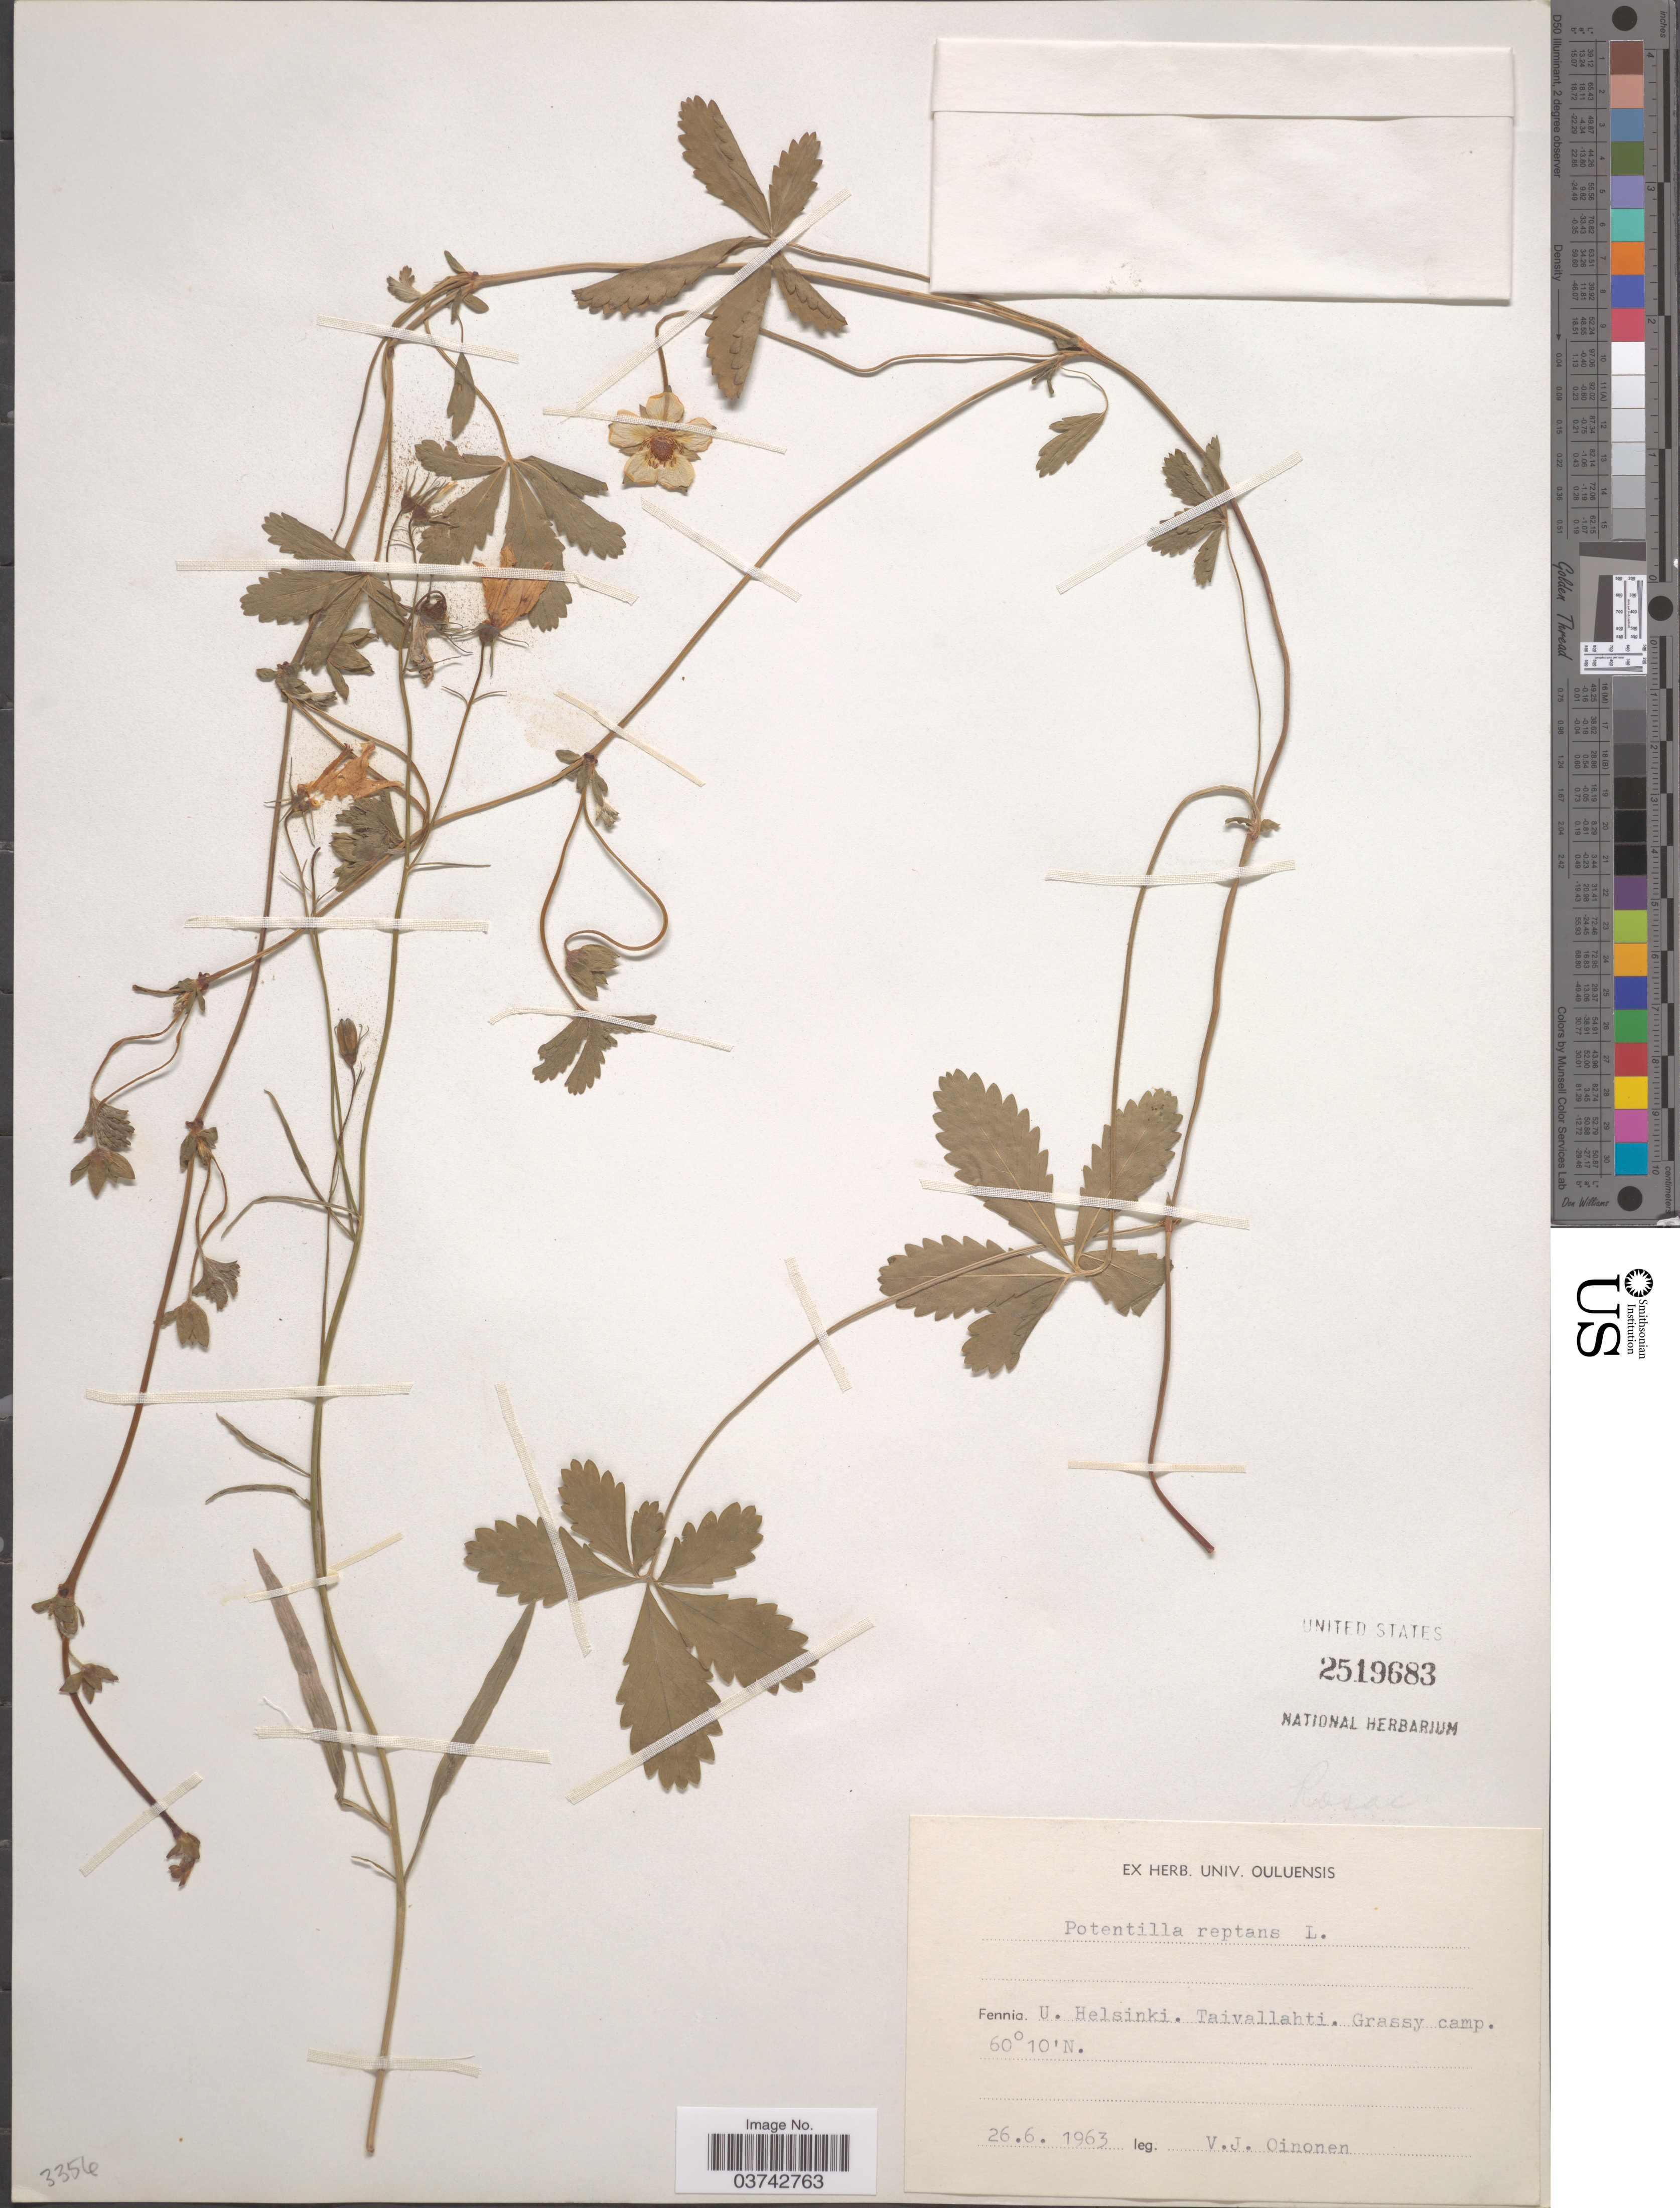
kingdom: Plantae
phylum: Tracheophyta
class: Magnoliopsida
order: Rosales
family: Rosaceae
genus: Potentilla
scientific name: Potentilla reptans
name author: L.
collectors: V. Oinonen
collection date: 1963-06-26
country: Finland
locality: Fennia. U. Helsinki. Taivallahti. Grassy camp.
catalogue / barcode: US 2519683